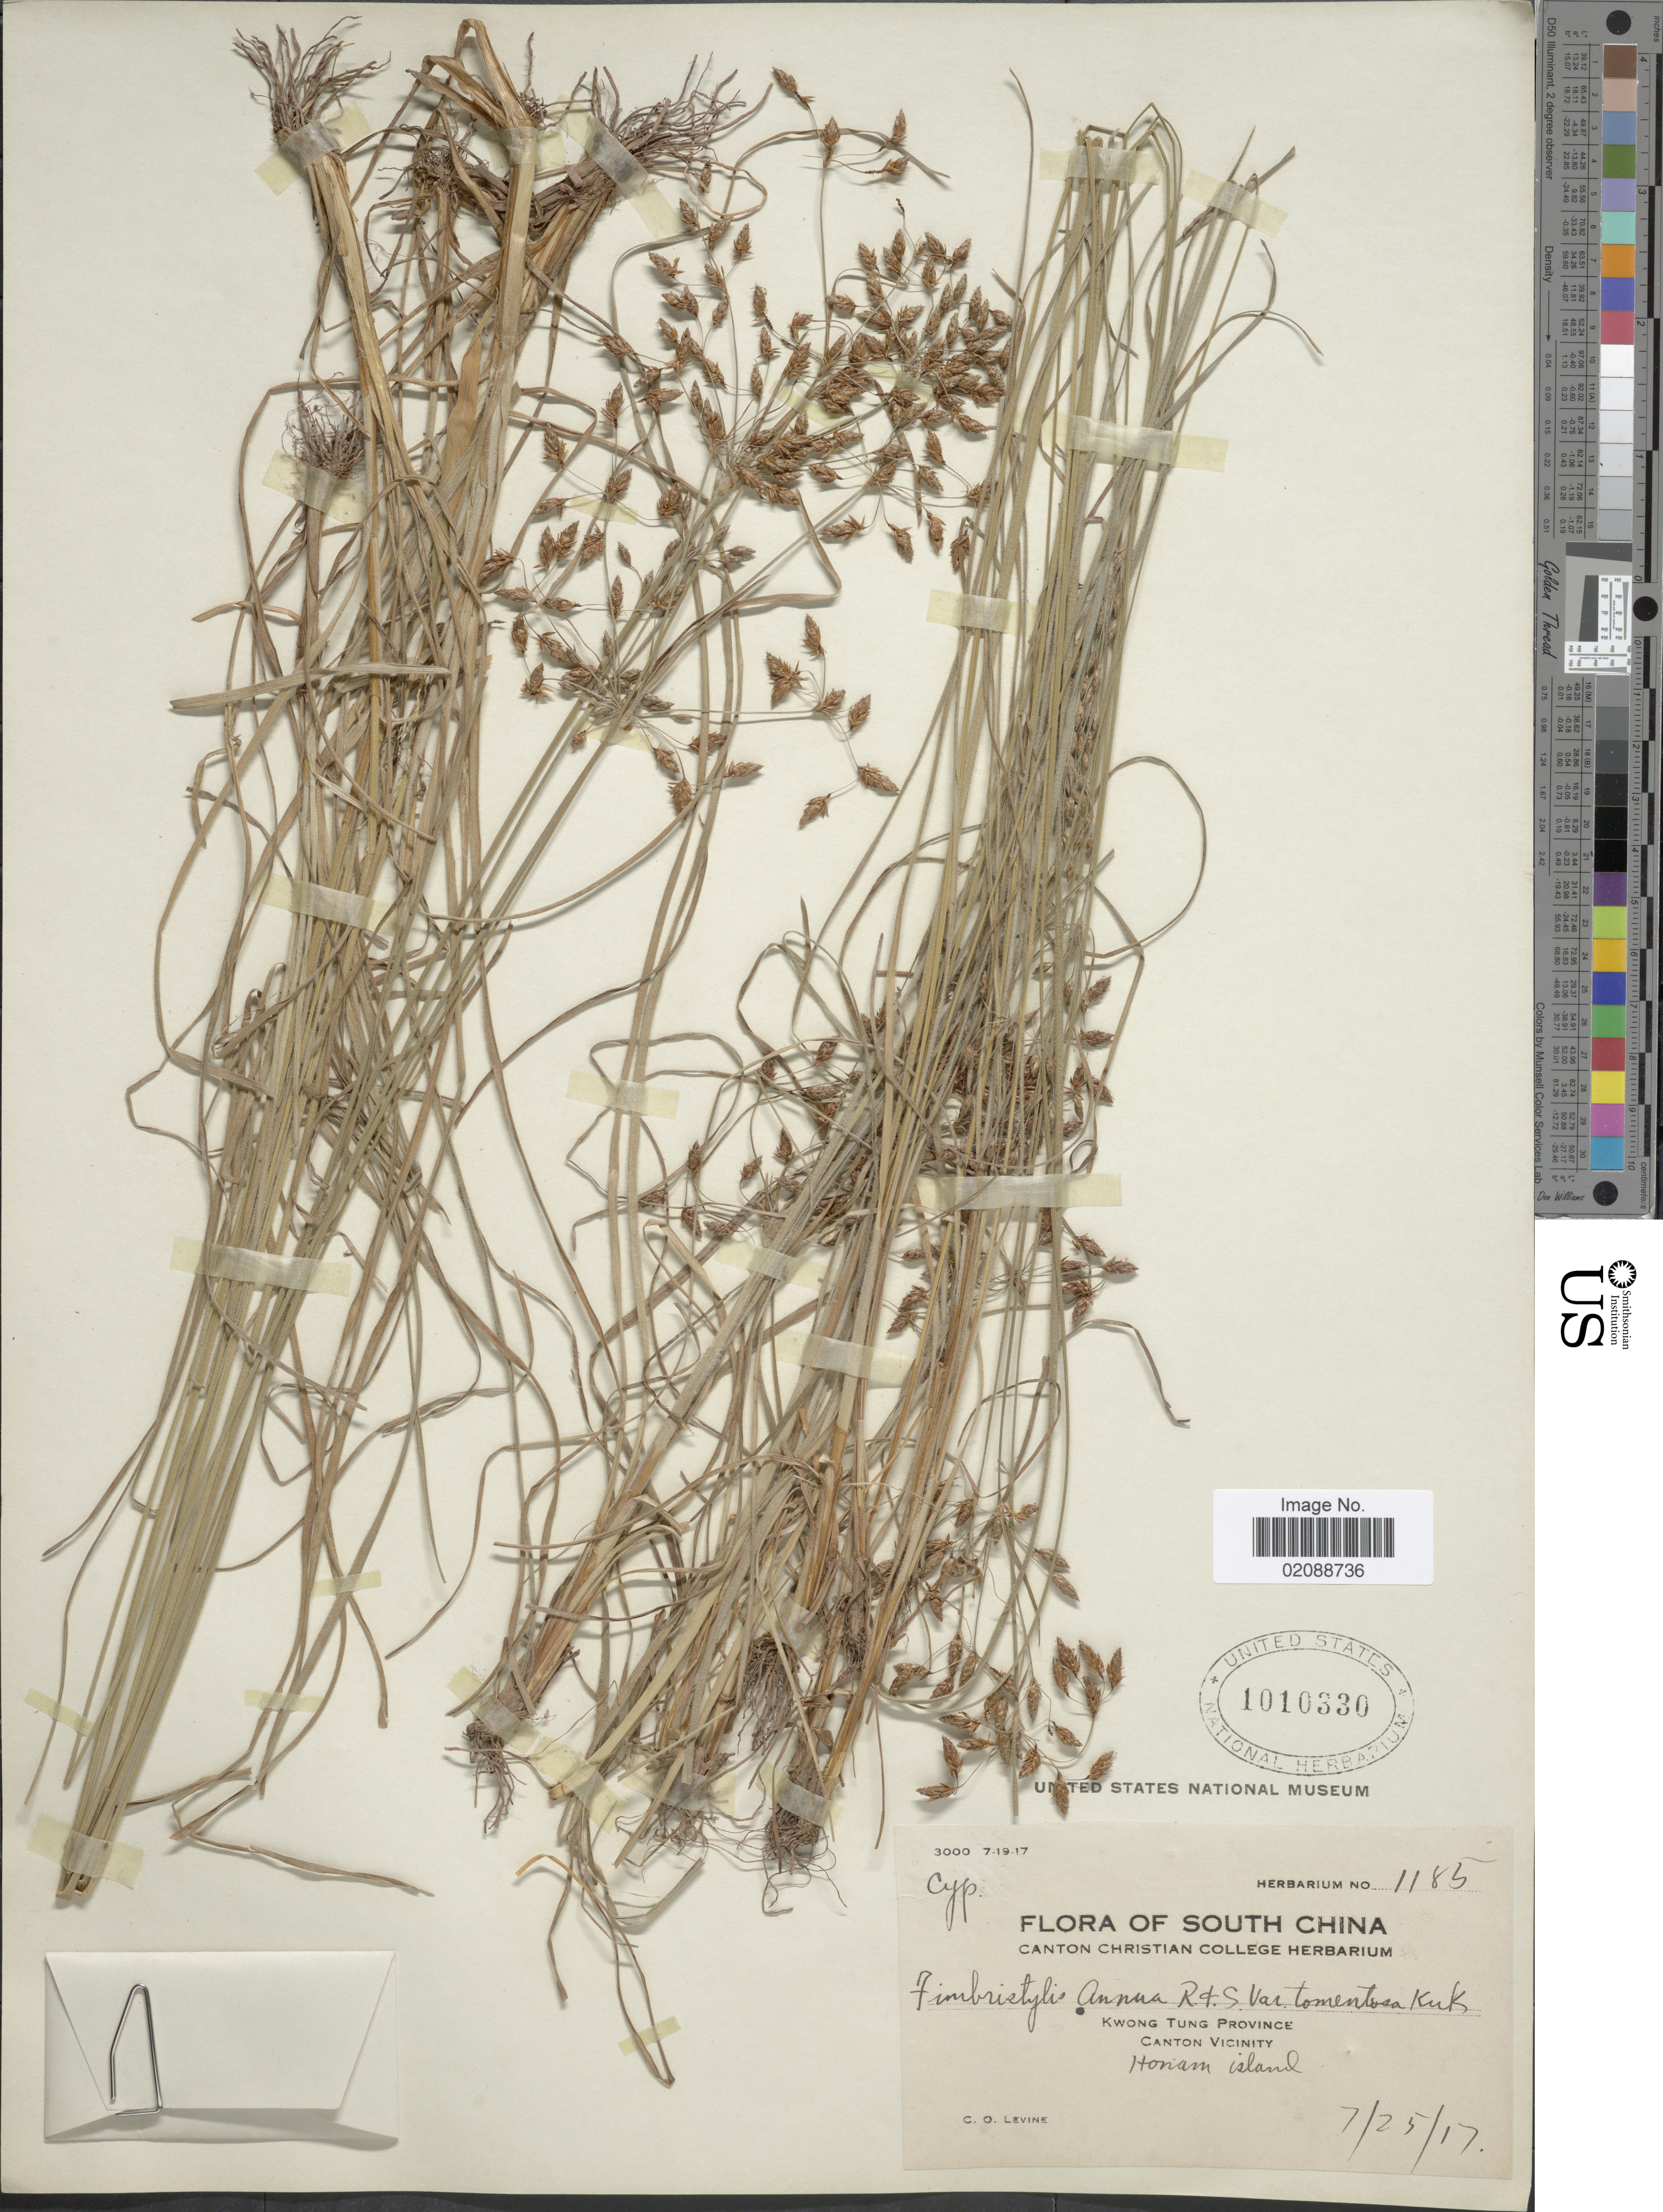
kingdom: Plantae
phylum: Tracheophyta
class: Liliopsida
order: Poales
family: Cyperaceae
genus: Fimbristylis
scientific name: Fimbristylis annua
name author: (All.) Roem. & Schult.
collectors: C. O. Levine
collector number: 1185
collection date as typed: Transcribed d/m/y: 25/7/17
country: China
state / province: Guangdong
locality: Kwong Tung Province, Canton Vicinity, Honam island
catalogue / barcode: US 1010330